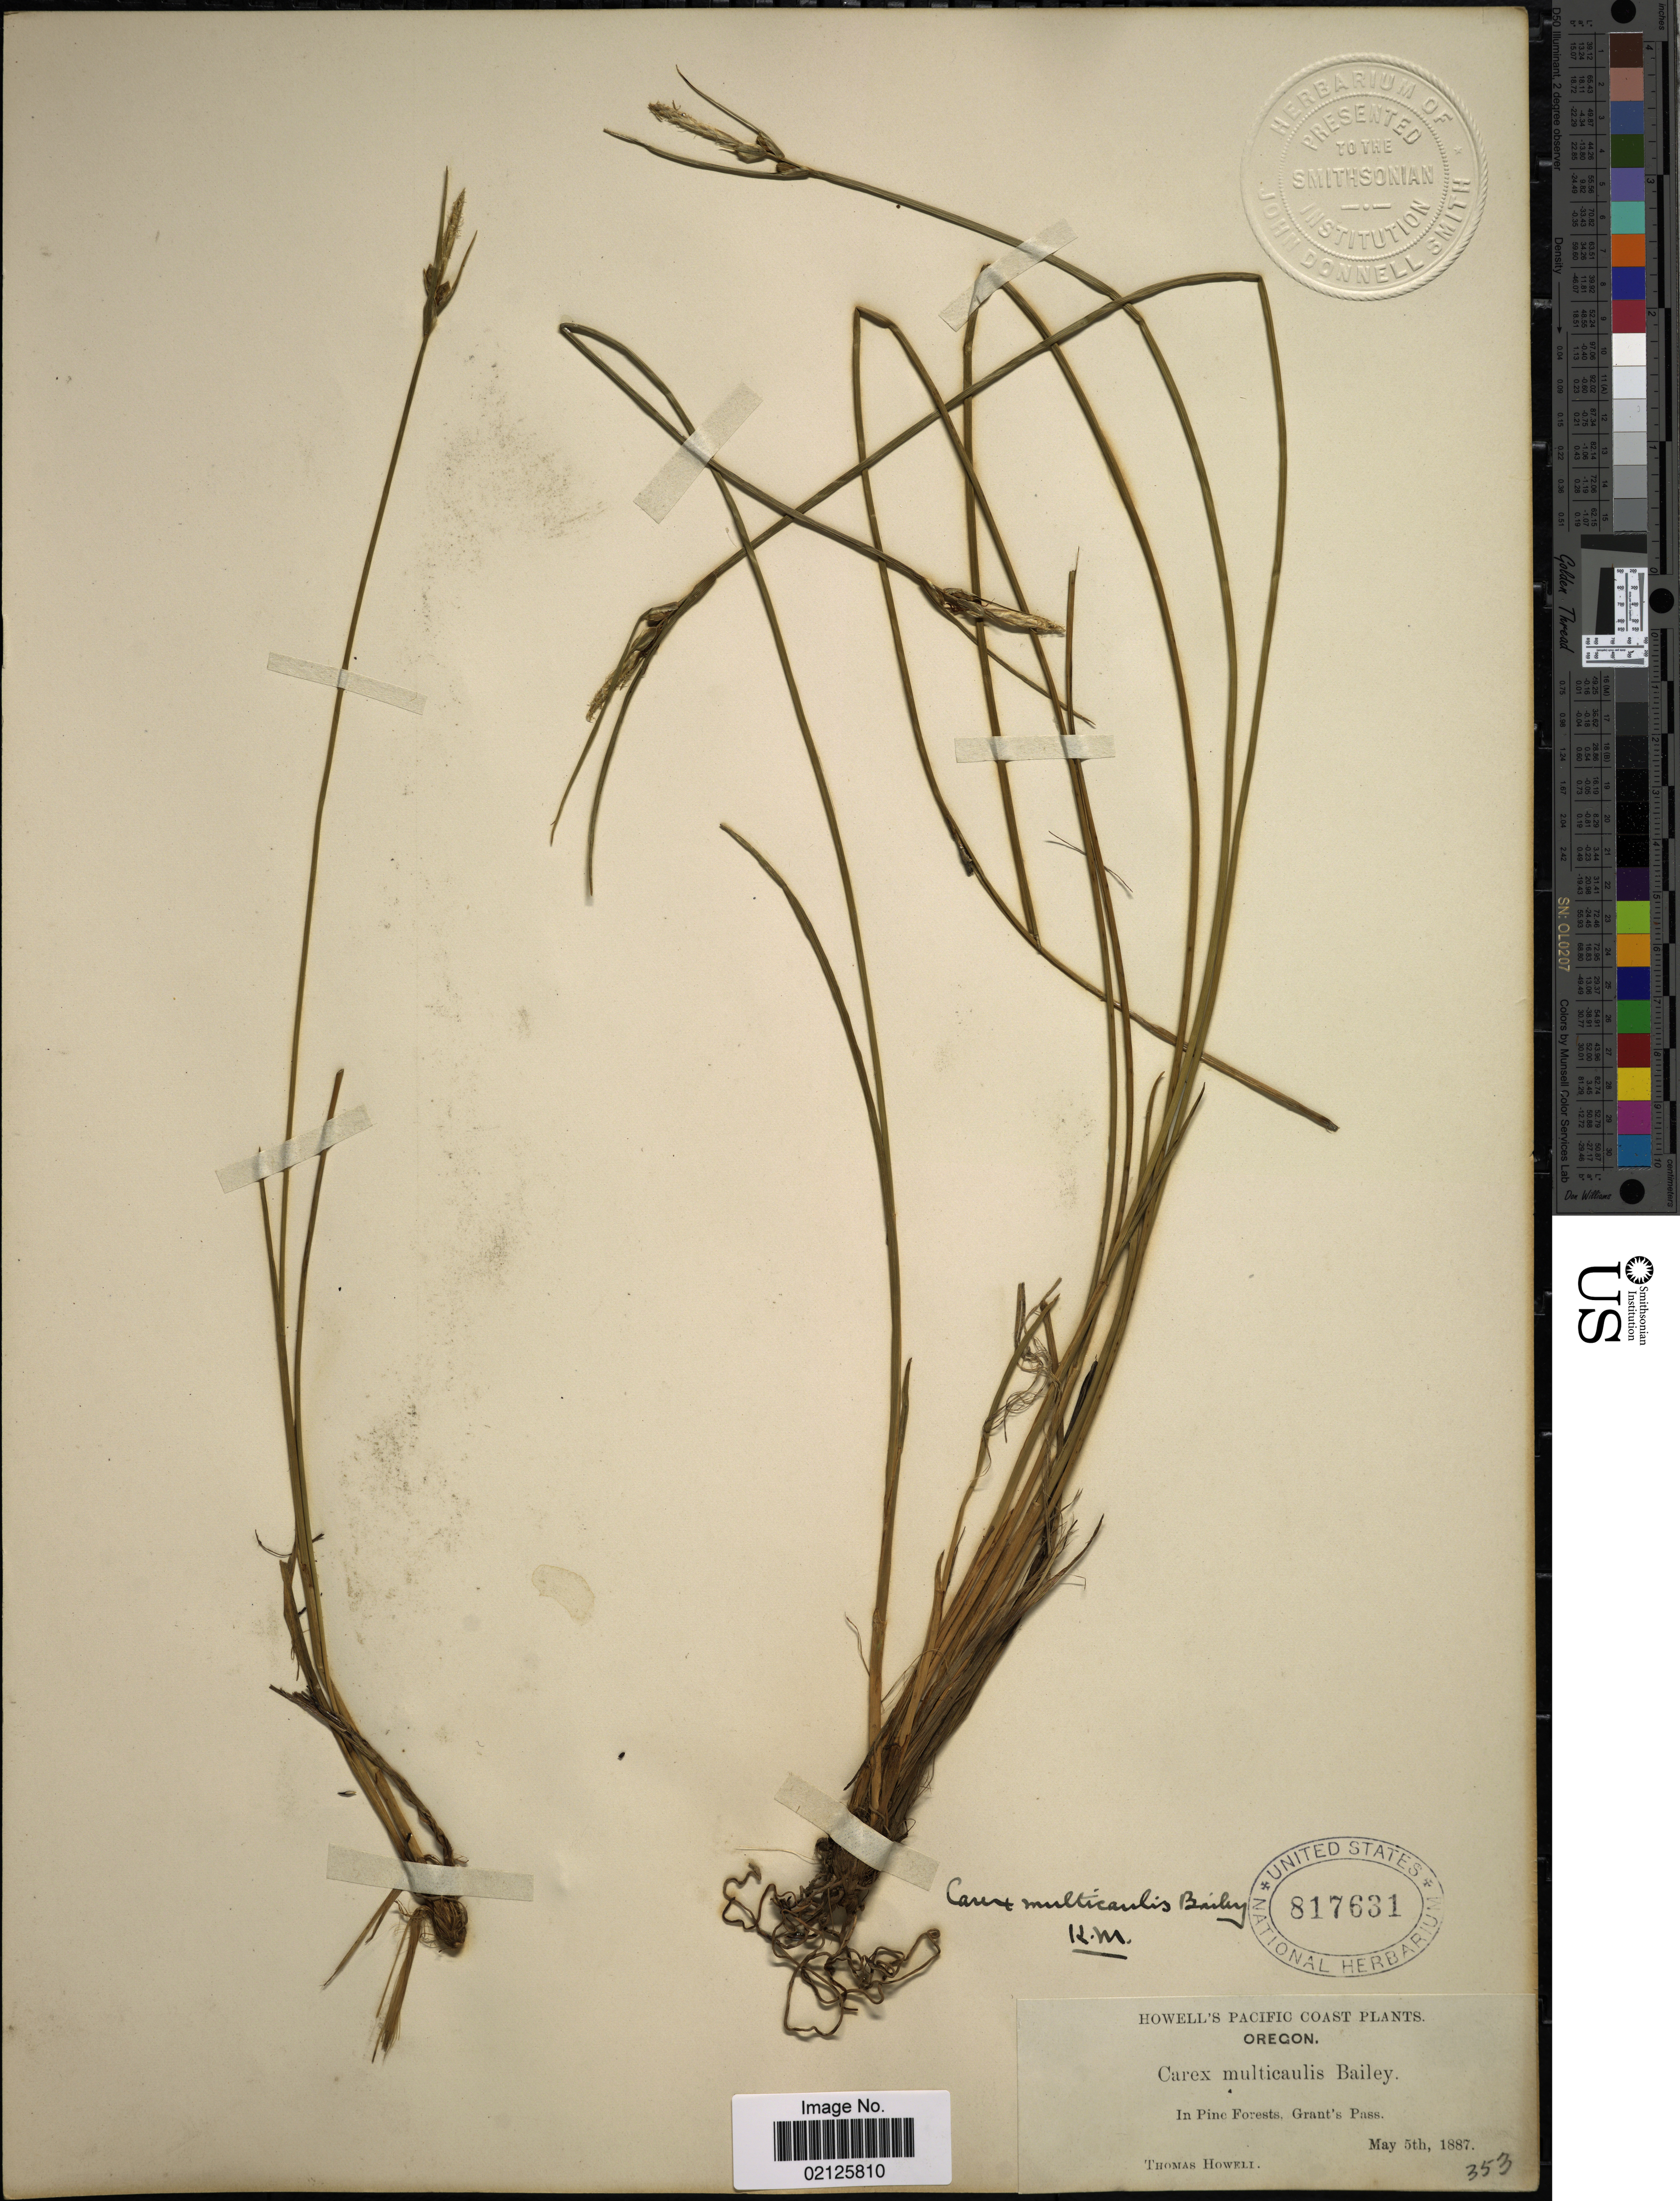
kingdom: Plantae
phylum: Tracheophyta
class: Liliopsida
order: Poales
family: Cyperaceae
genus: Carex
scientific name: Carex multicaulis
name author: L.H. Bailey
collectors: T. Howell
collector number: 353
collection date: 1887-05-05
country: United States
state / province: Oregon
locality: Pacific Coast, In Pine Forests, Grant's Pass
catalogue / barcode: US 817631